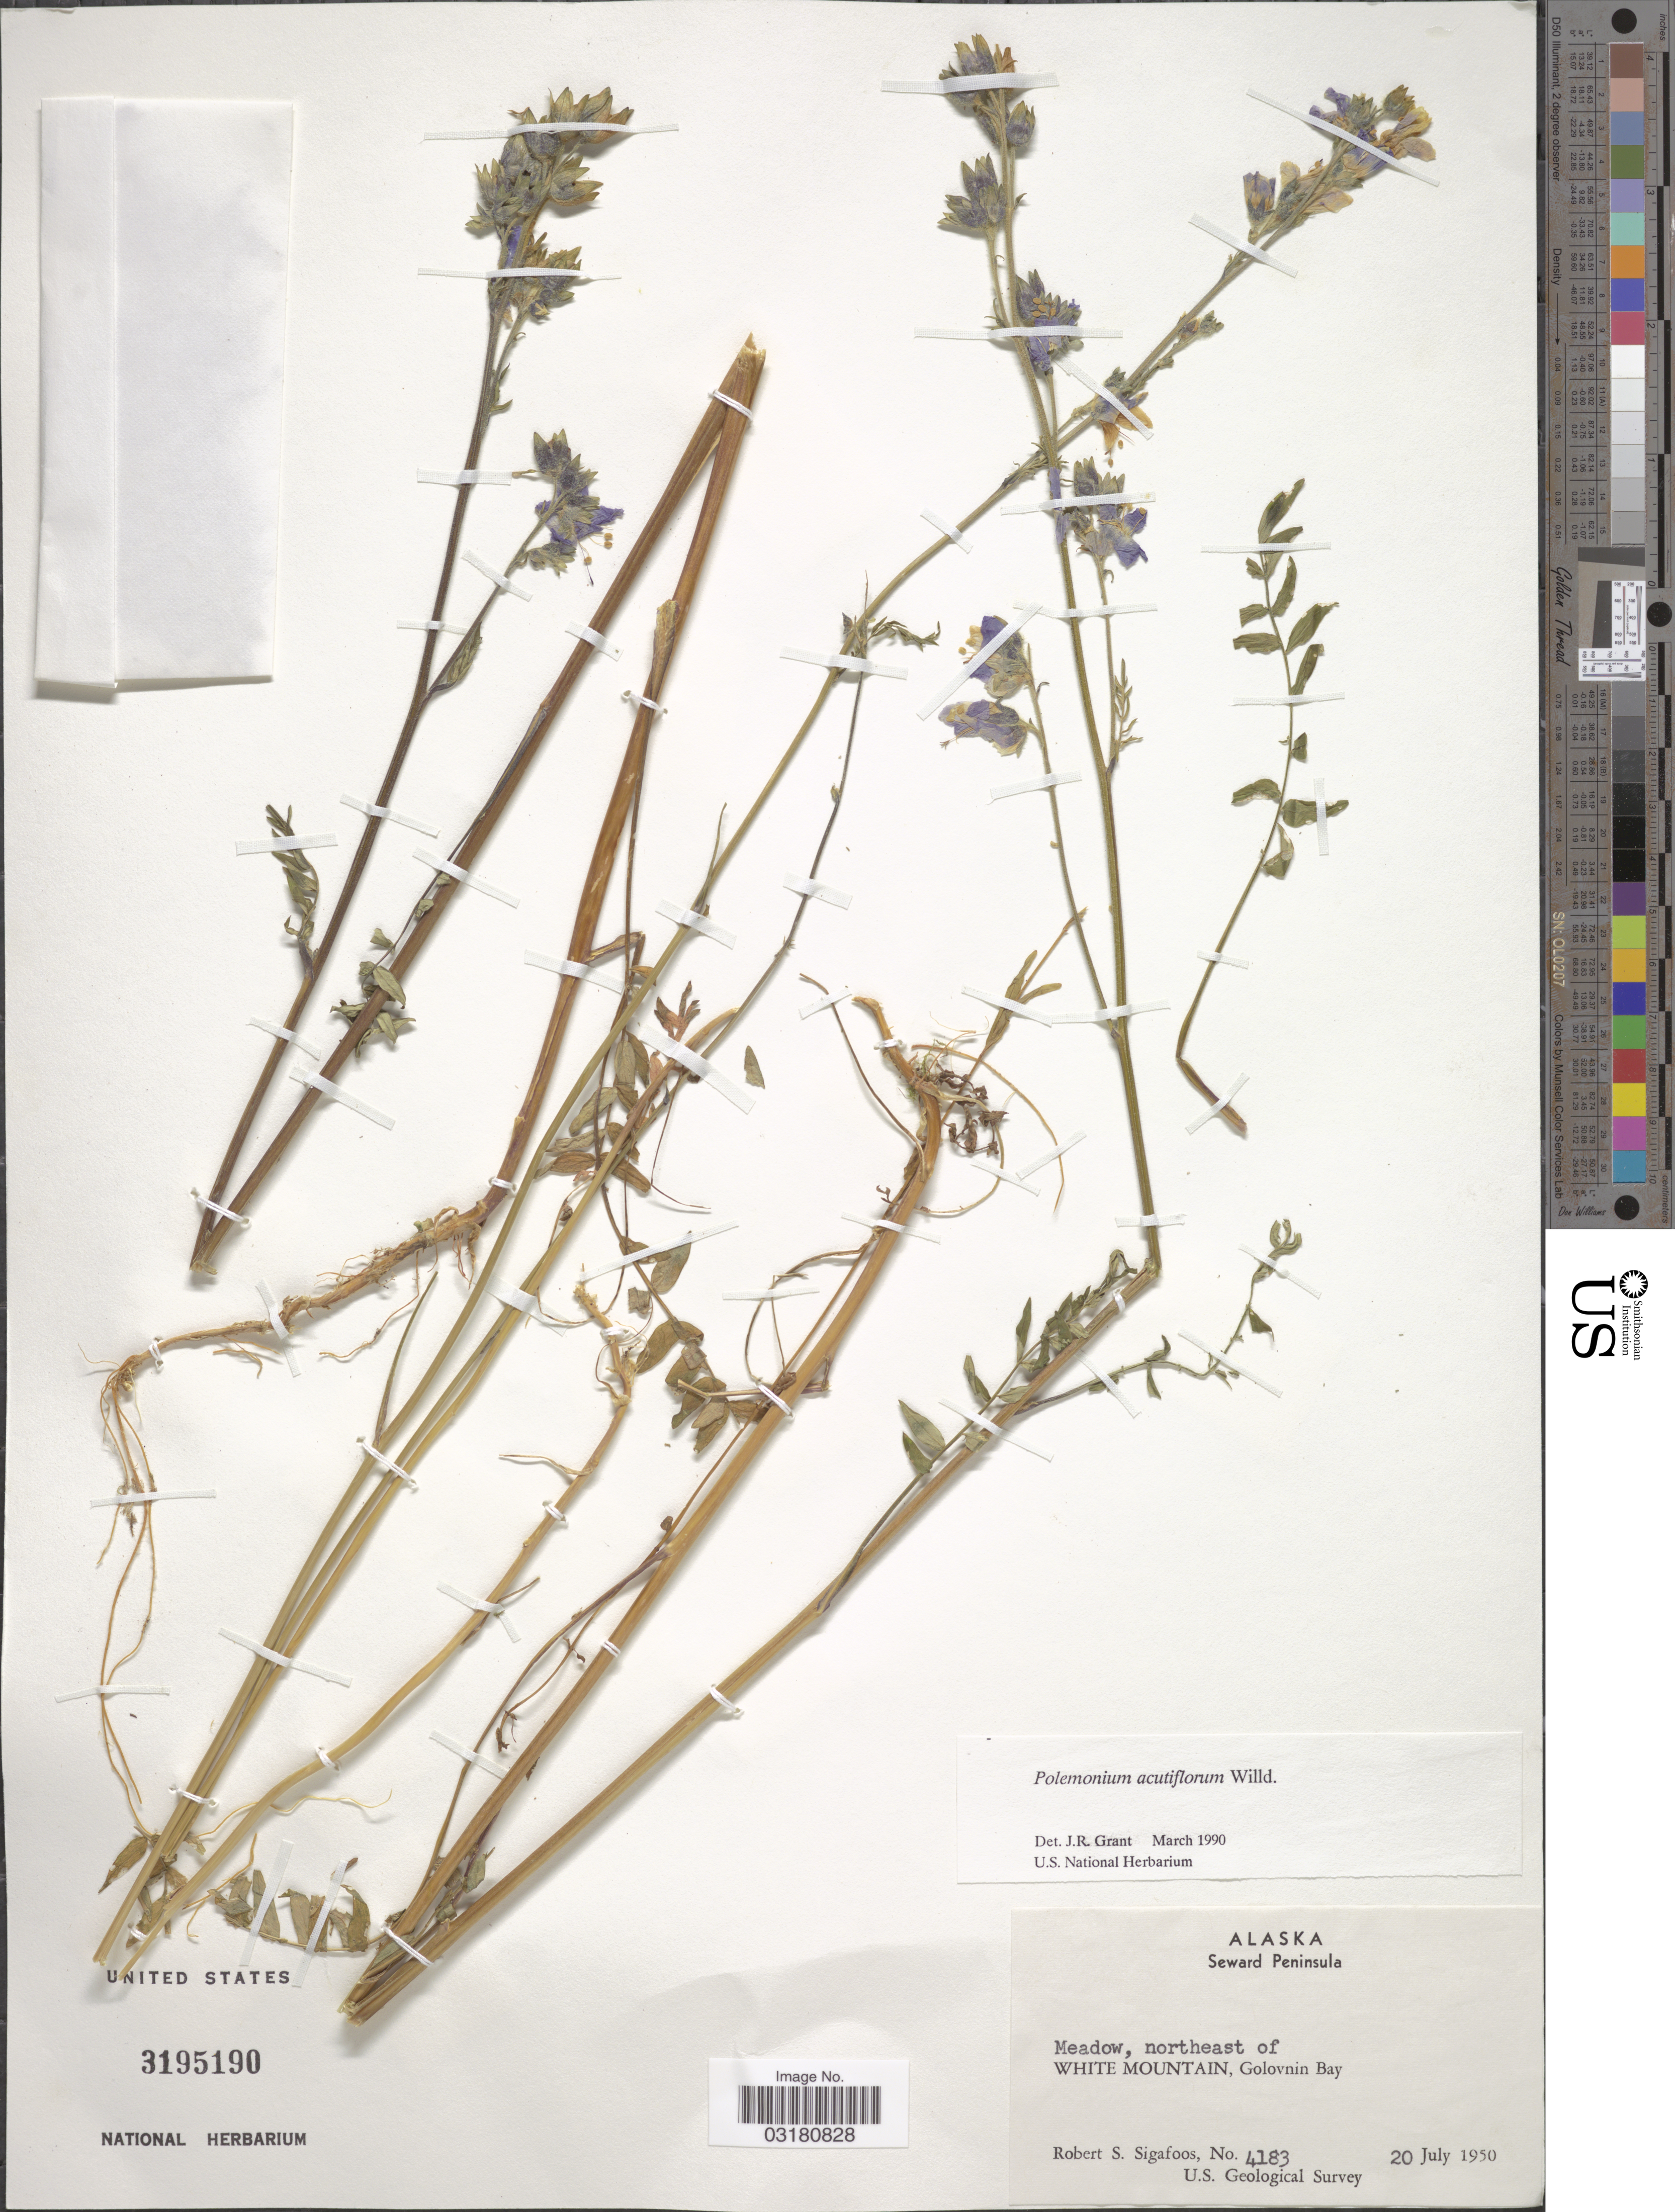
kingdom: Plantae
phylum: Tracheophyta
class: Magnoliopsida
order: Ericales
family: Polemoniaceae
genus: Polemonium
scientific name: Polemonium acutiflorum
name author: Willd. ex Roem. & Schult.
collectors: R. Sigafoos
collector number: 4183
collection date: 1950-07-20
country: United States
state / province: Alaska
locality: Seward Peninsula. Meadow, northeast of White Mountain, Golovnin Bay.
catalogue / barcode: US 3195190